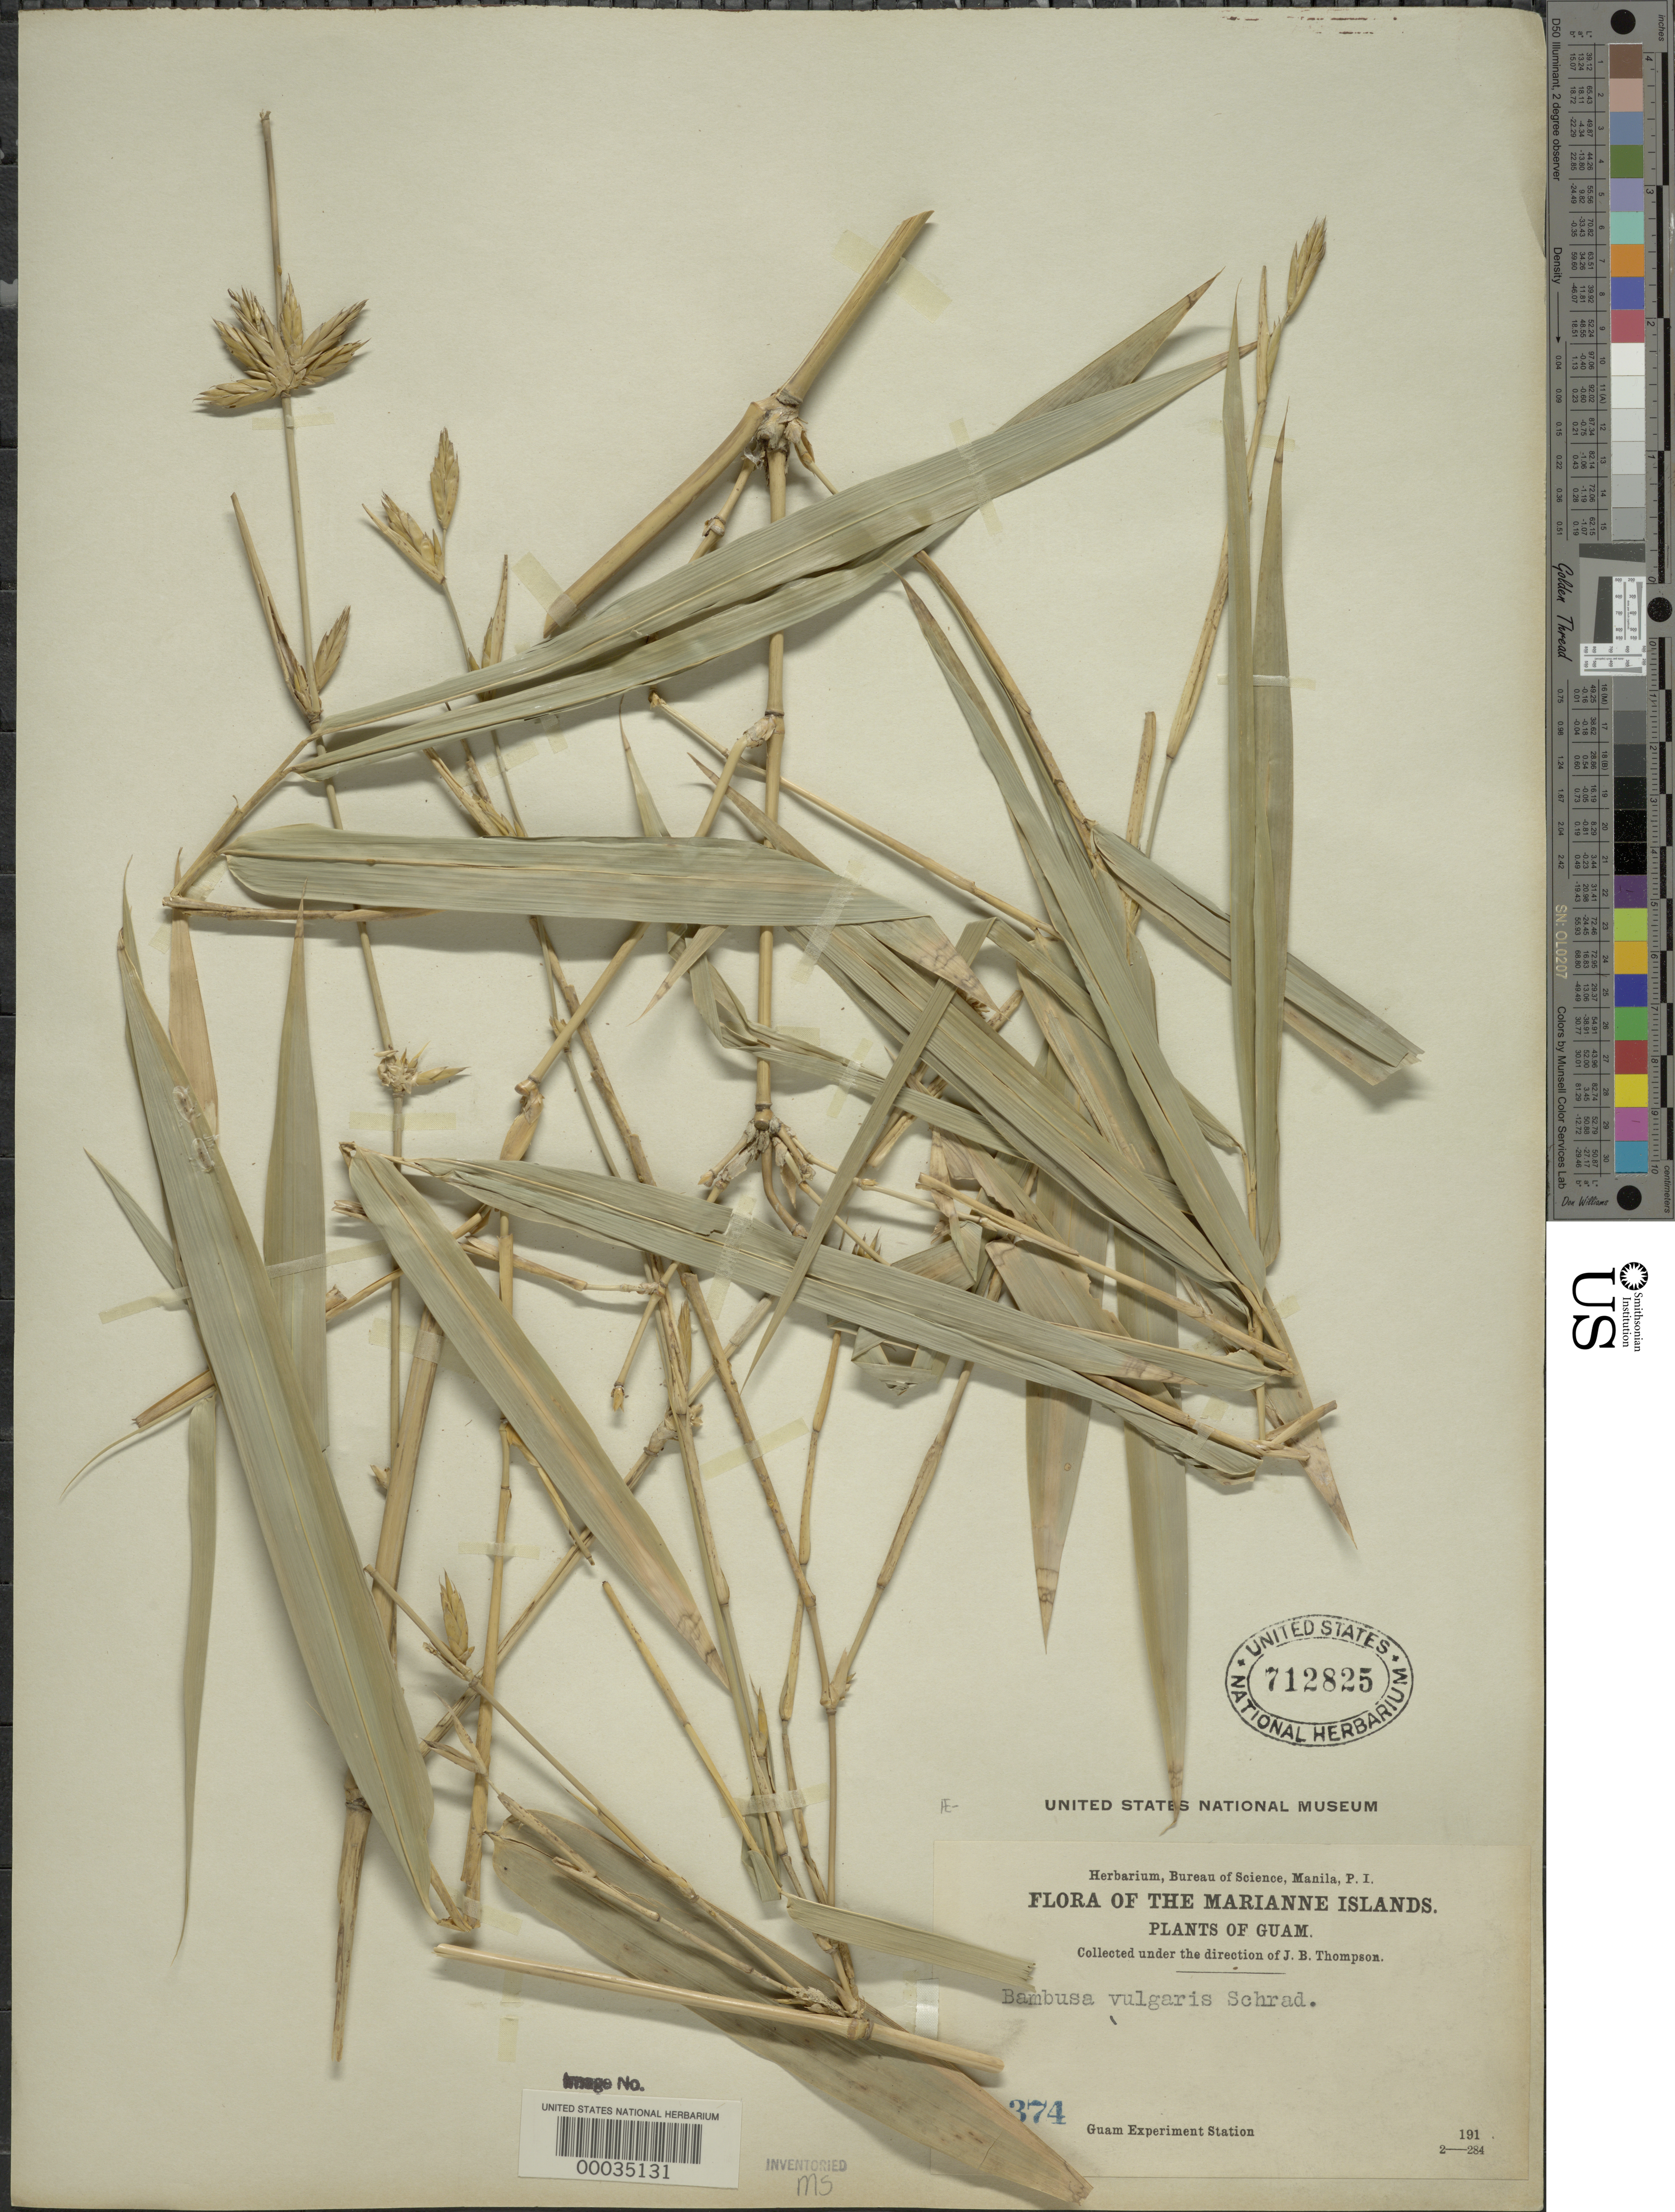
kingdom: Plantae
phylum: Tracheophyta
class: Liliopsida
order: Poales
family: Poaceae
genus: Bambusa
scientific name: Bambusa vulgaris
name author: Schrad. ex J.C. Wendl.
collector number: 374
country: Guam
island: Guam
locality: Guam experiment station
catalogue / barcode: US 712825